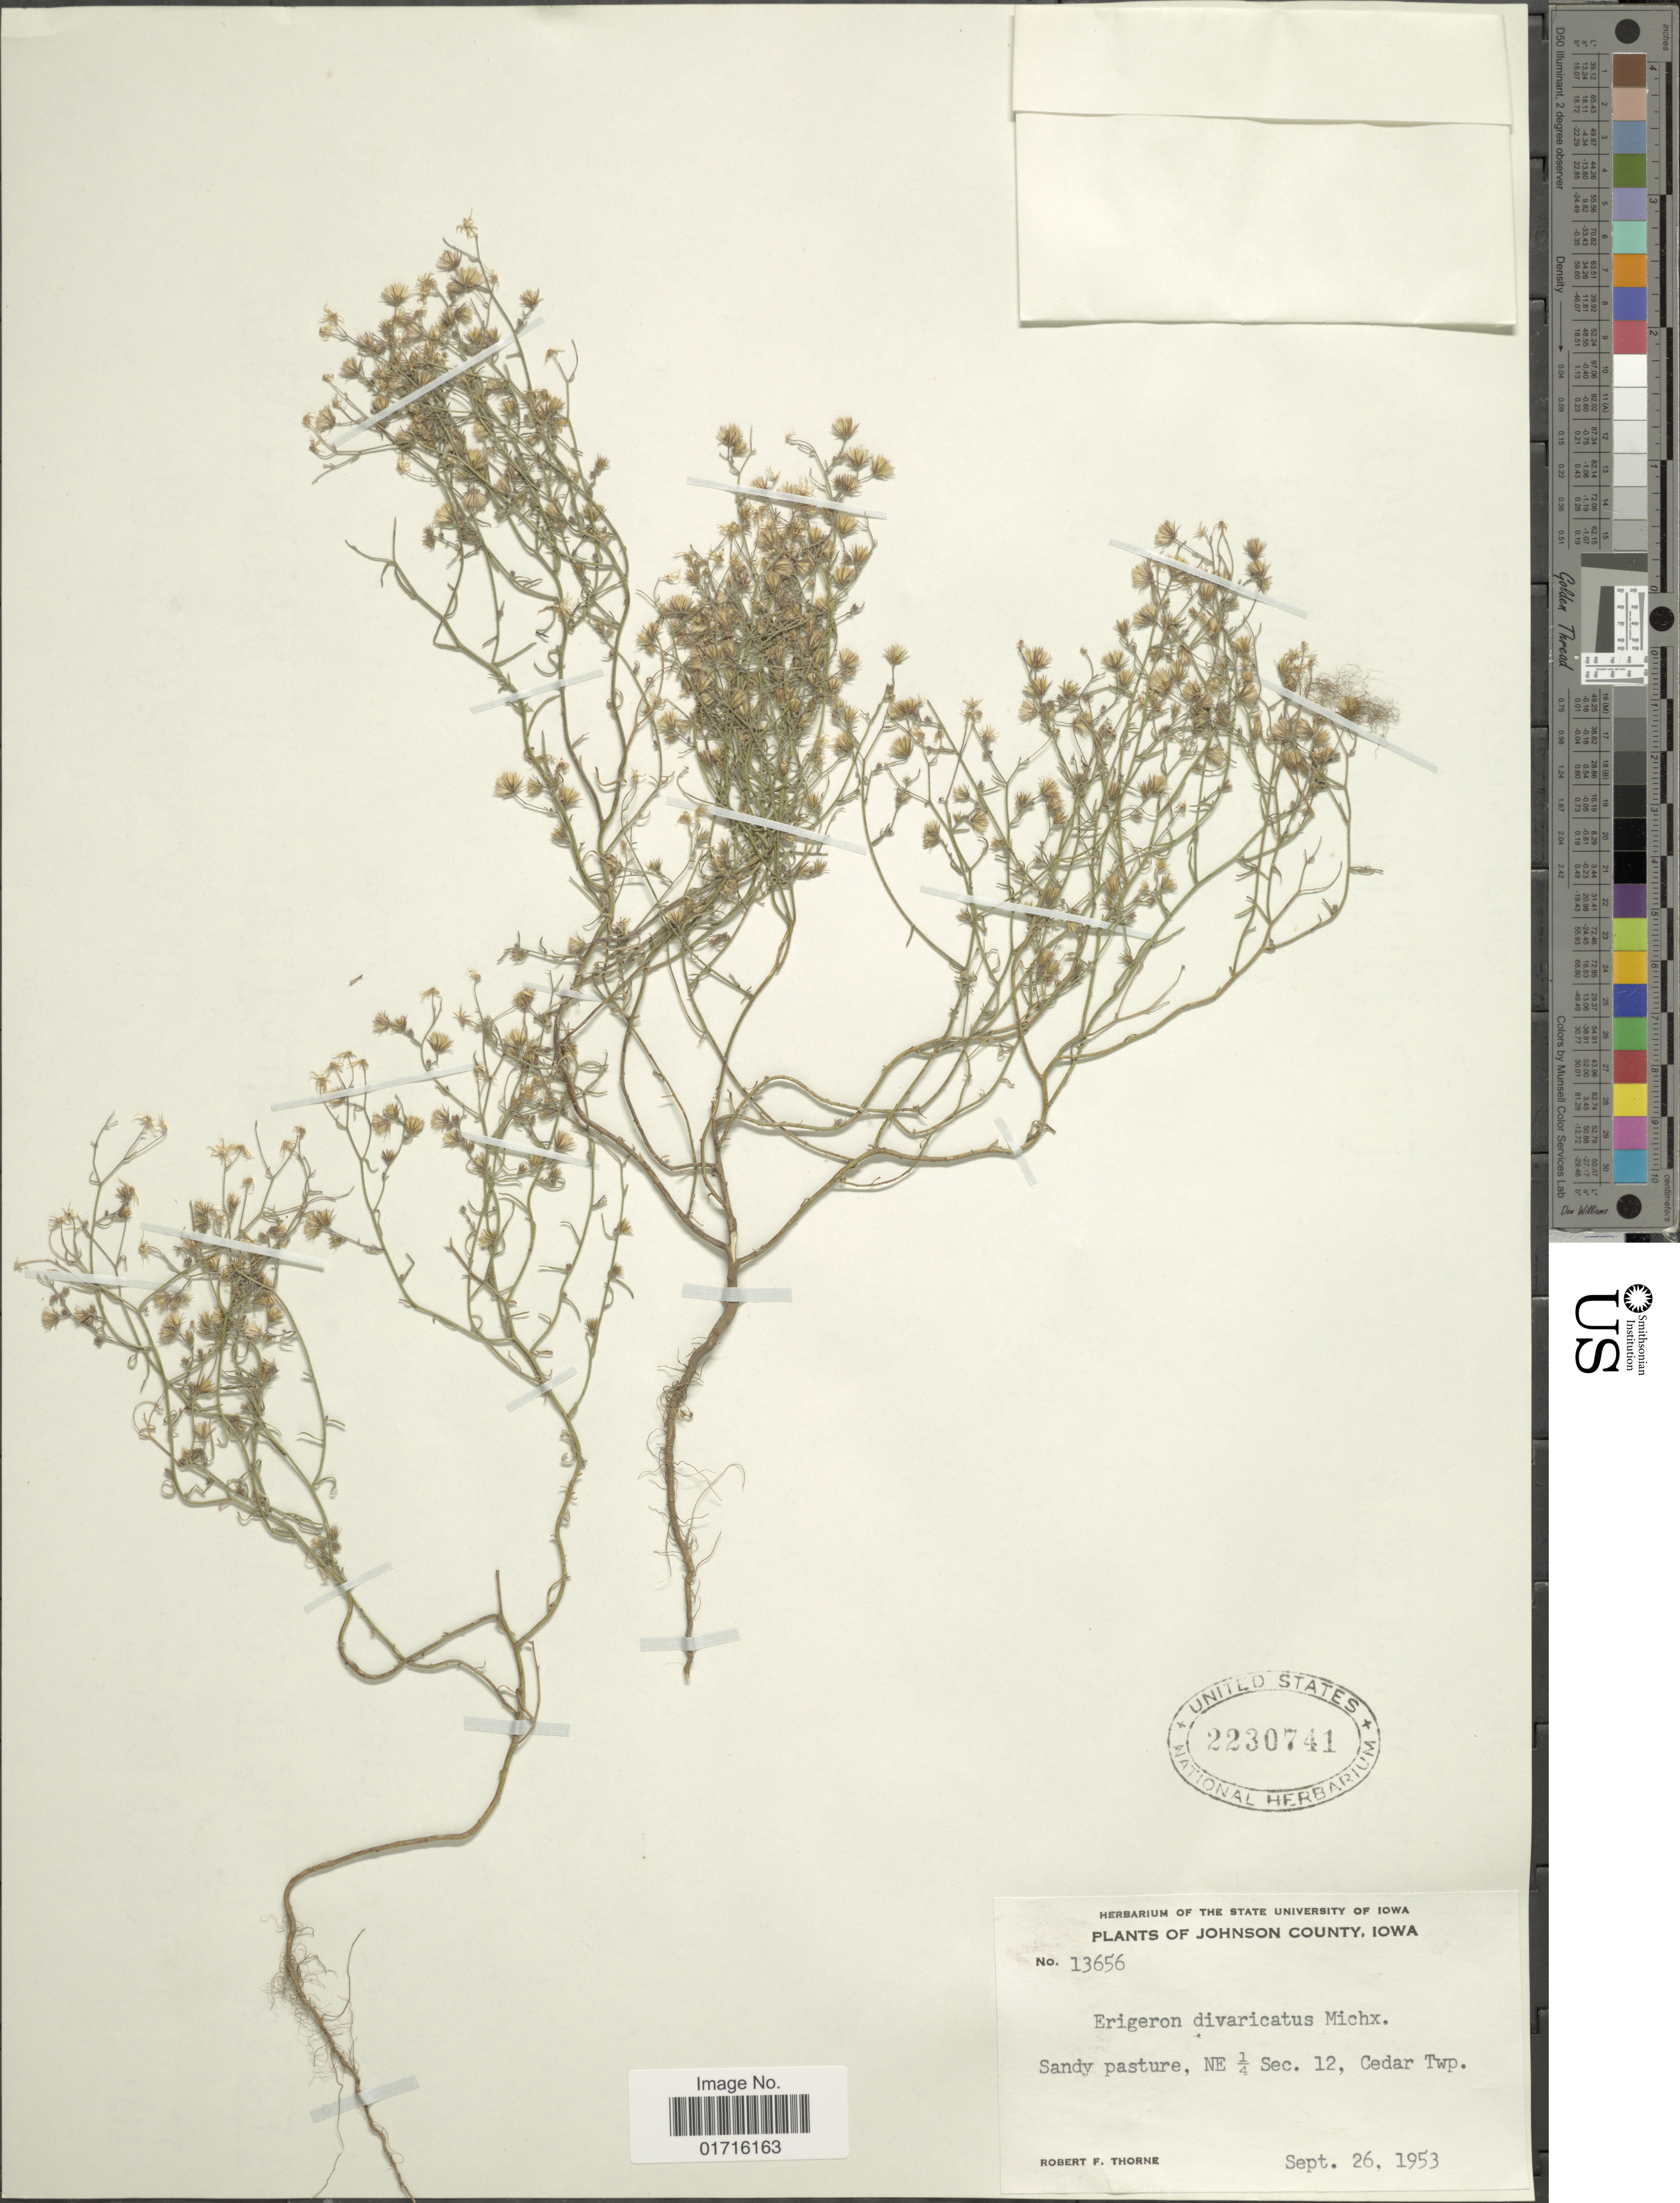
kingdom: Plantae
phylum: Tracheophyta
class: Magnoliopsida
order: Asterales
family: Asteraceae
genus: Conyza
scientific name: Conyza divaricata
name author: Spreng.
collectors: R. F. Thorne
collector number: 13656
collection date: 1953-09-26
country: United States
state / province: Iowa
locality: Johnston County, Sandy Pasture, NE 1/4 Sec. 12, Cedar Twp.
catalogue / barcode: US 2230741